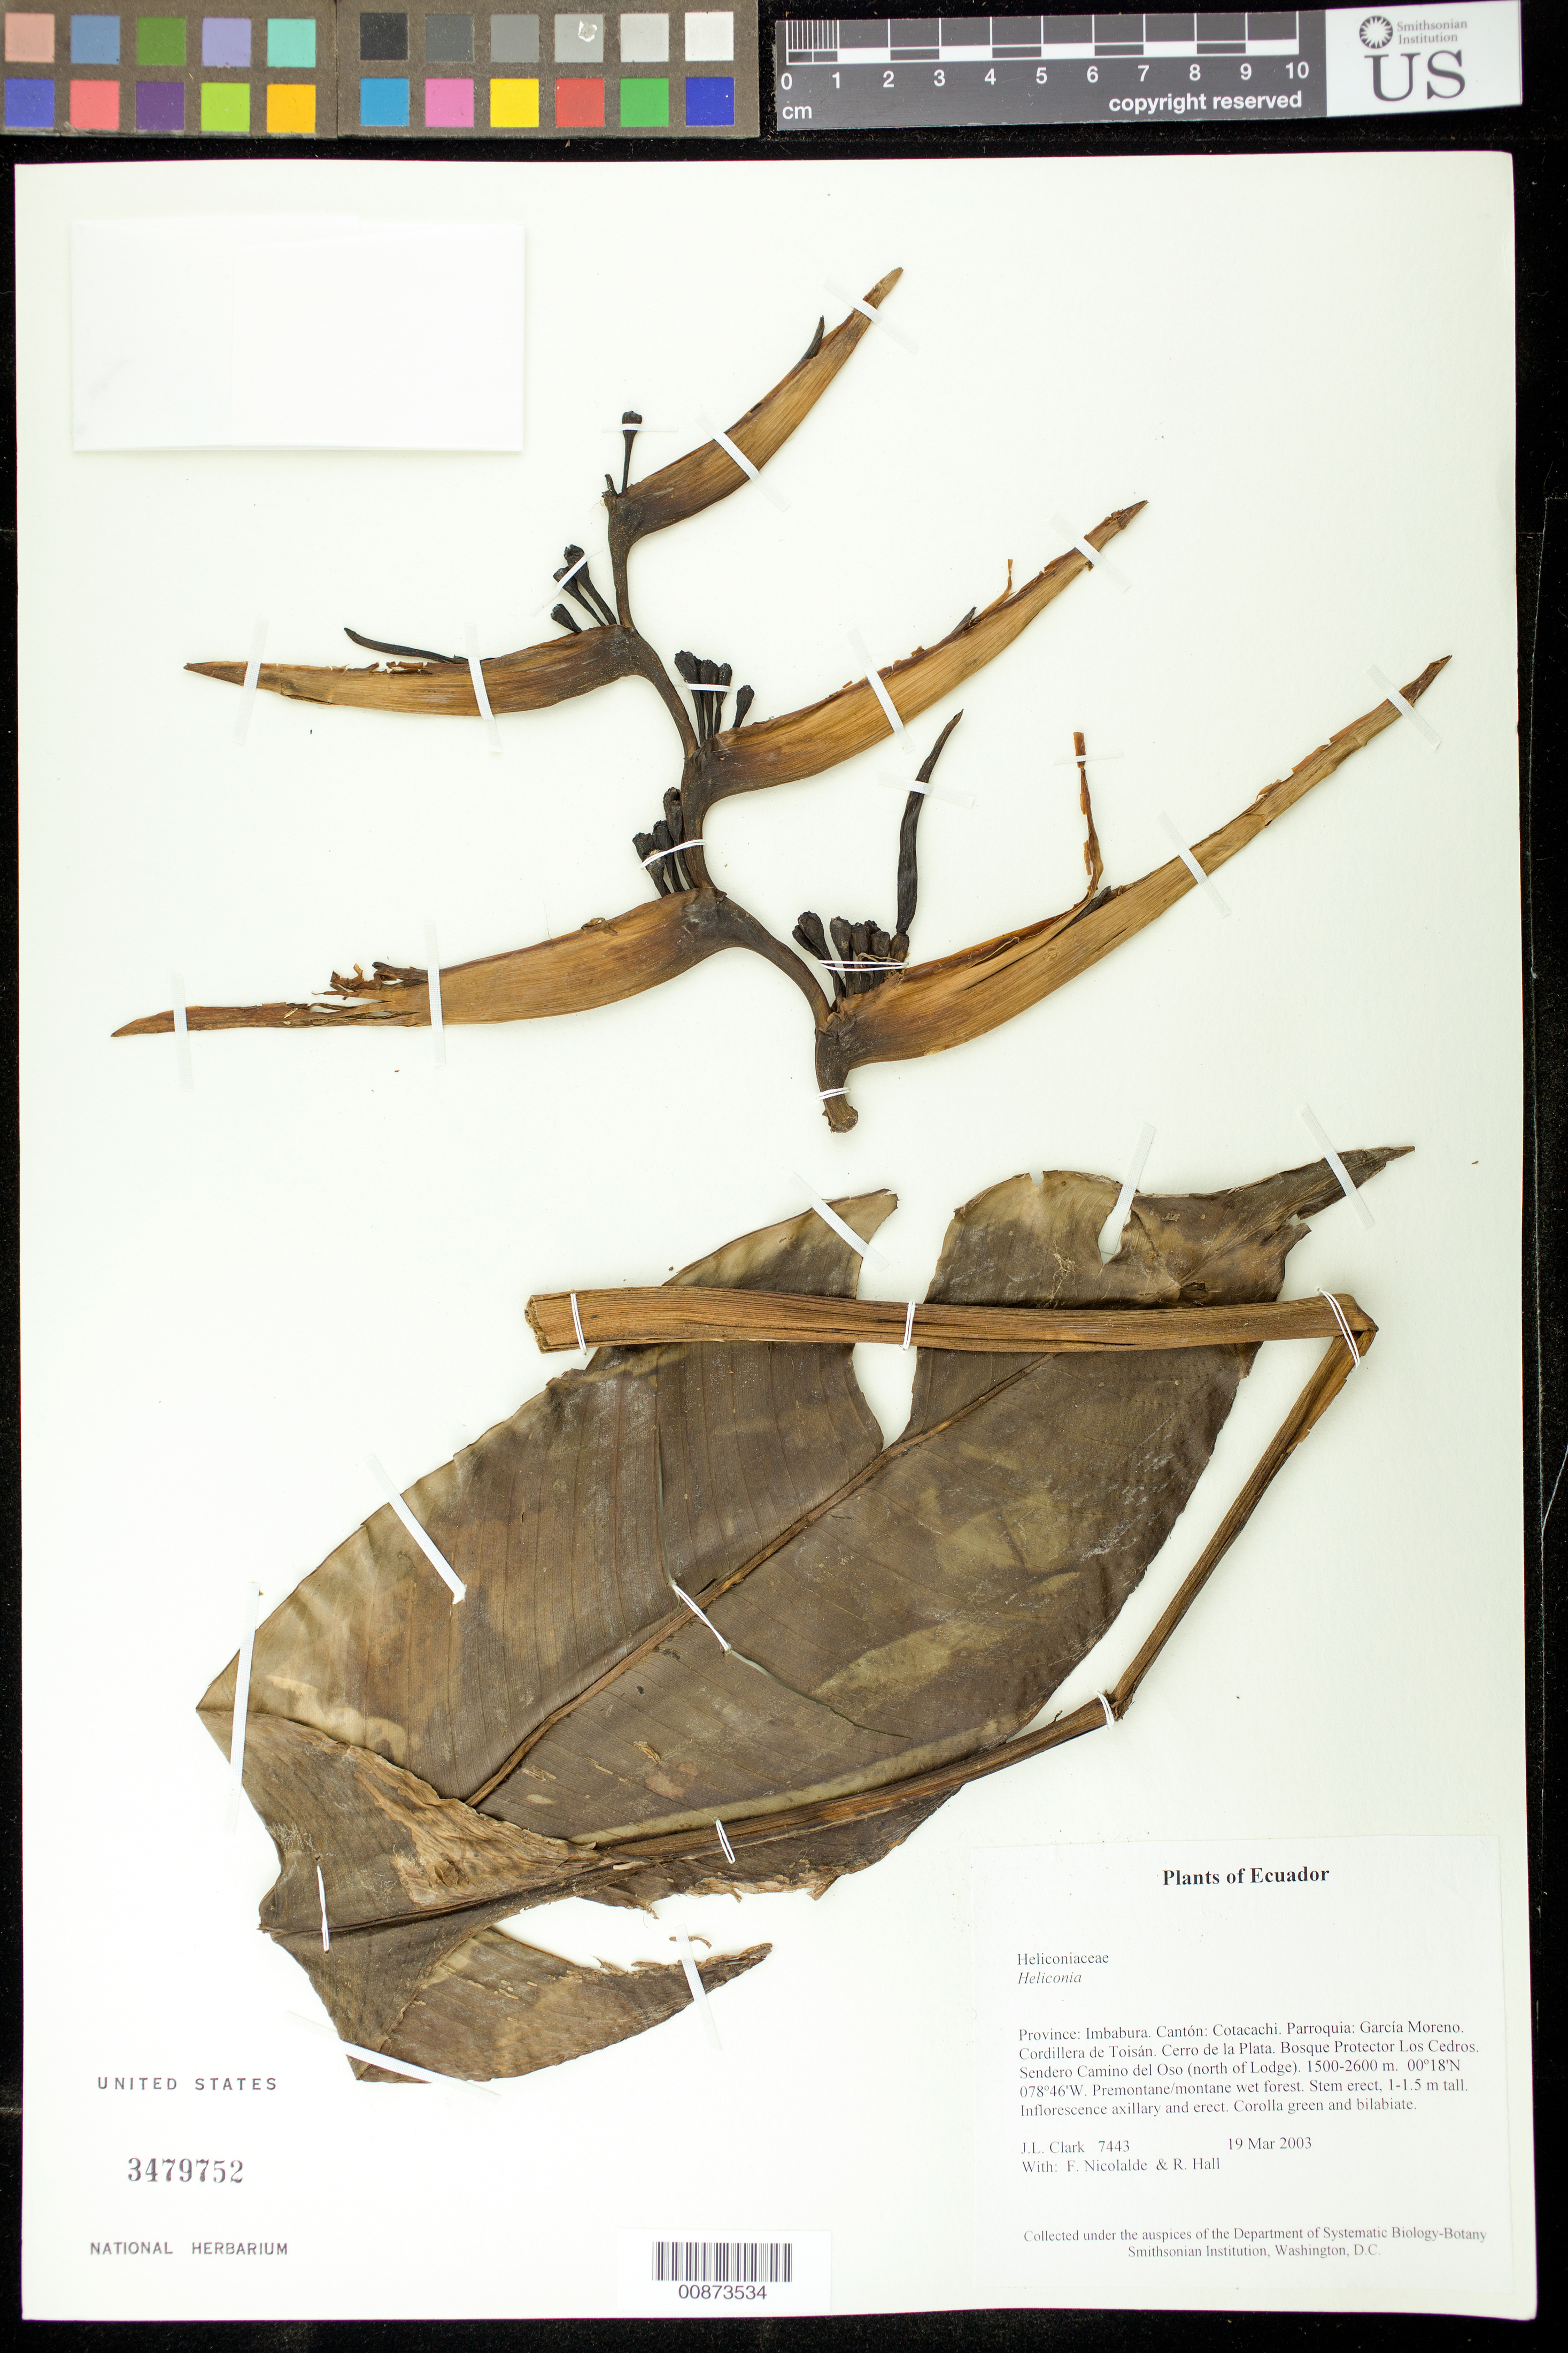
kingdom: Plantae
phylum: Tracheophyta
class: Liliopsida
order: Zingiberales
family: Heliconiaceae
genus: Heliconia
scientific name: Heliconia sp.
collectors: J. L. Clark, F. Nicolalde & R. Hall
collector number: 07443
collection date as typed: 19 Mar 2003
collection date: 2003-03-19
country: Ecuador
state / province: Imbabura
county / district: Cotacachi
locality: Parroquia: García Moreno. Cordillera de Toisán. Cerro de la Plata. Bosque Protector Los Cedros. Sendero Camino del Oso (north of Lodge).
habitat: Premontane/montane wet forest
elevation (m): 1500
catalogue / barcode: US 3479752